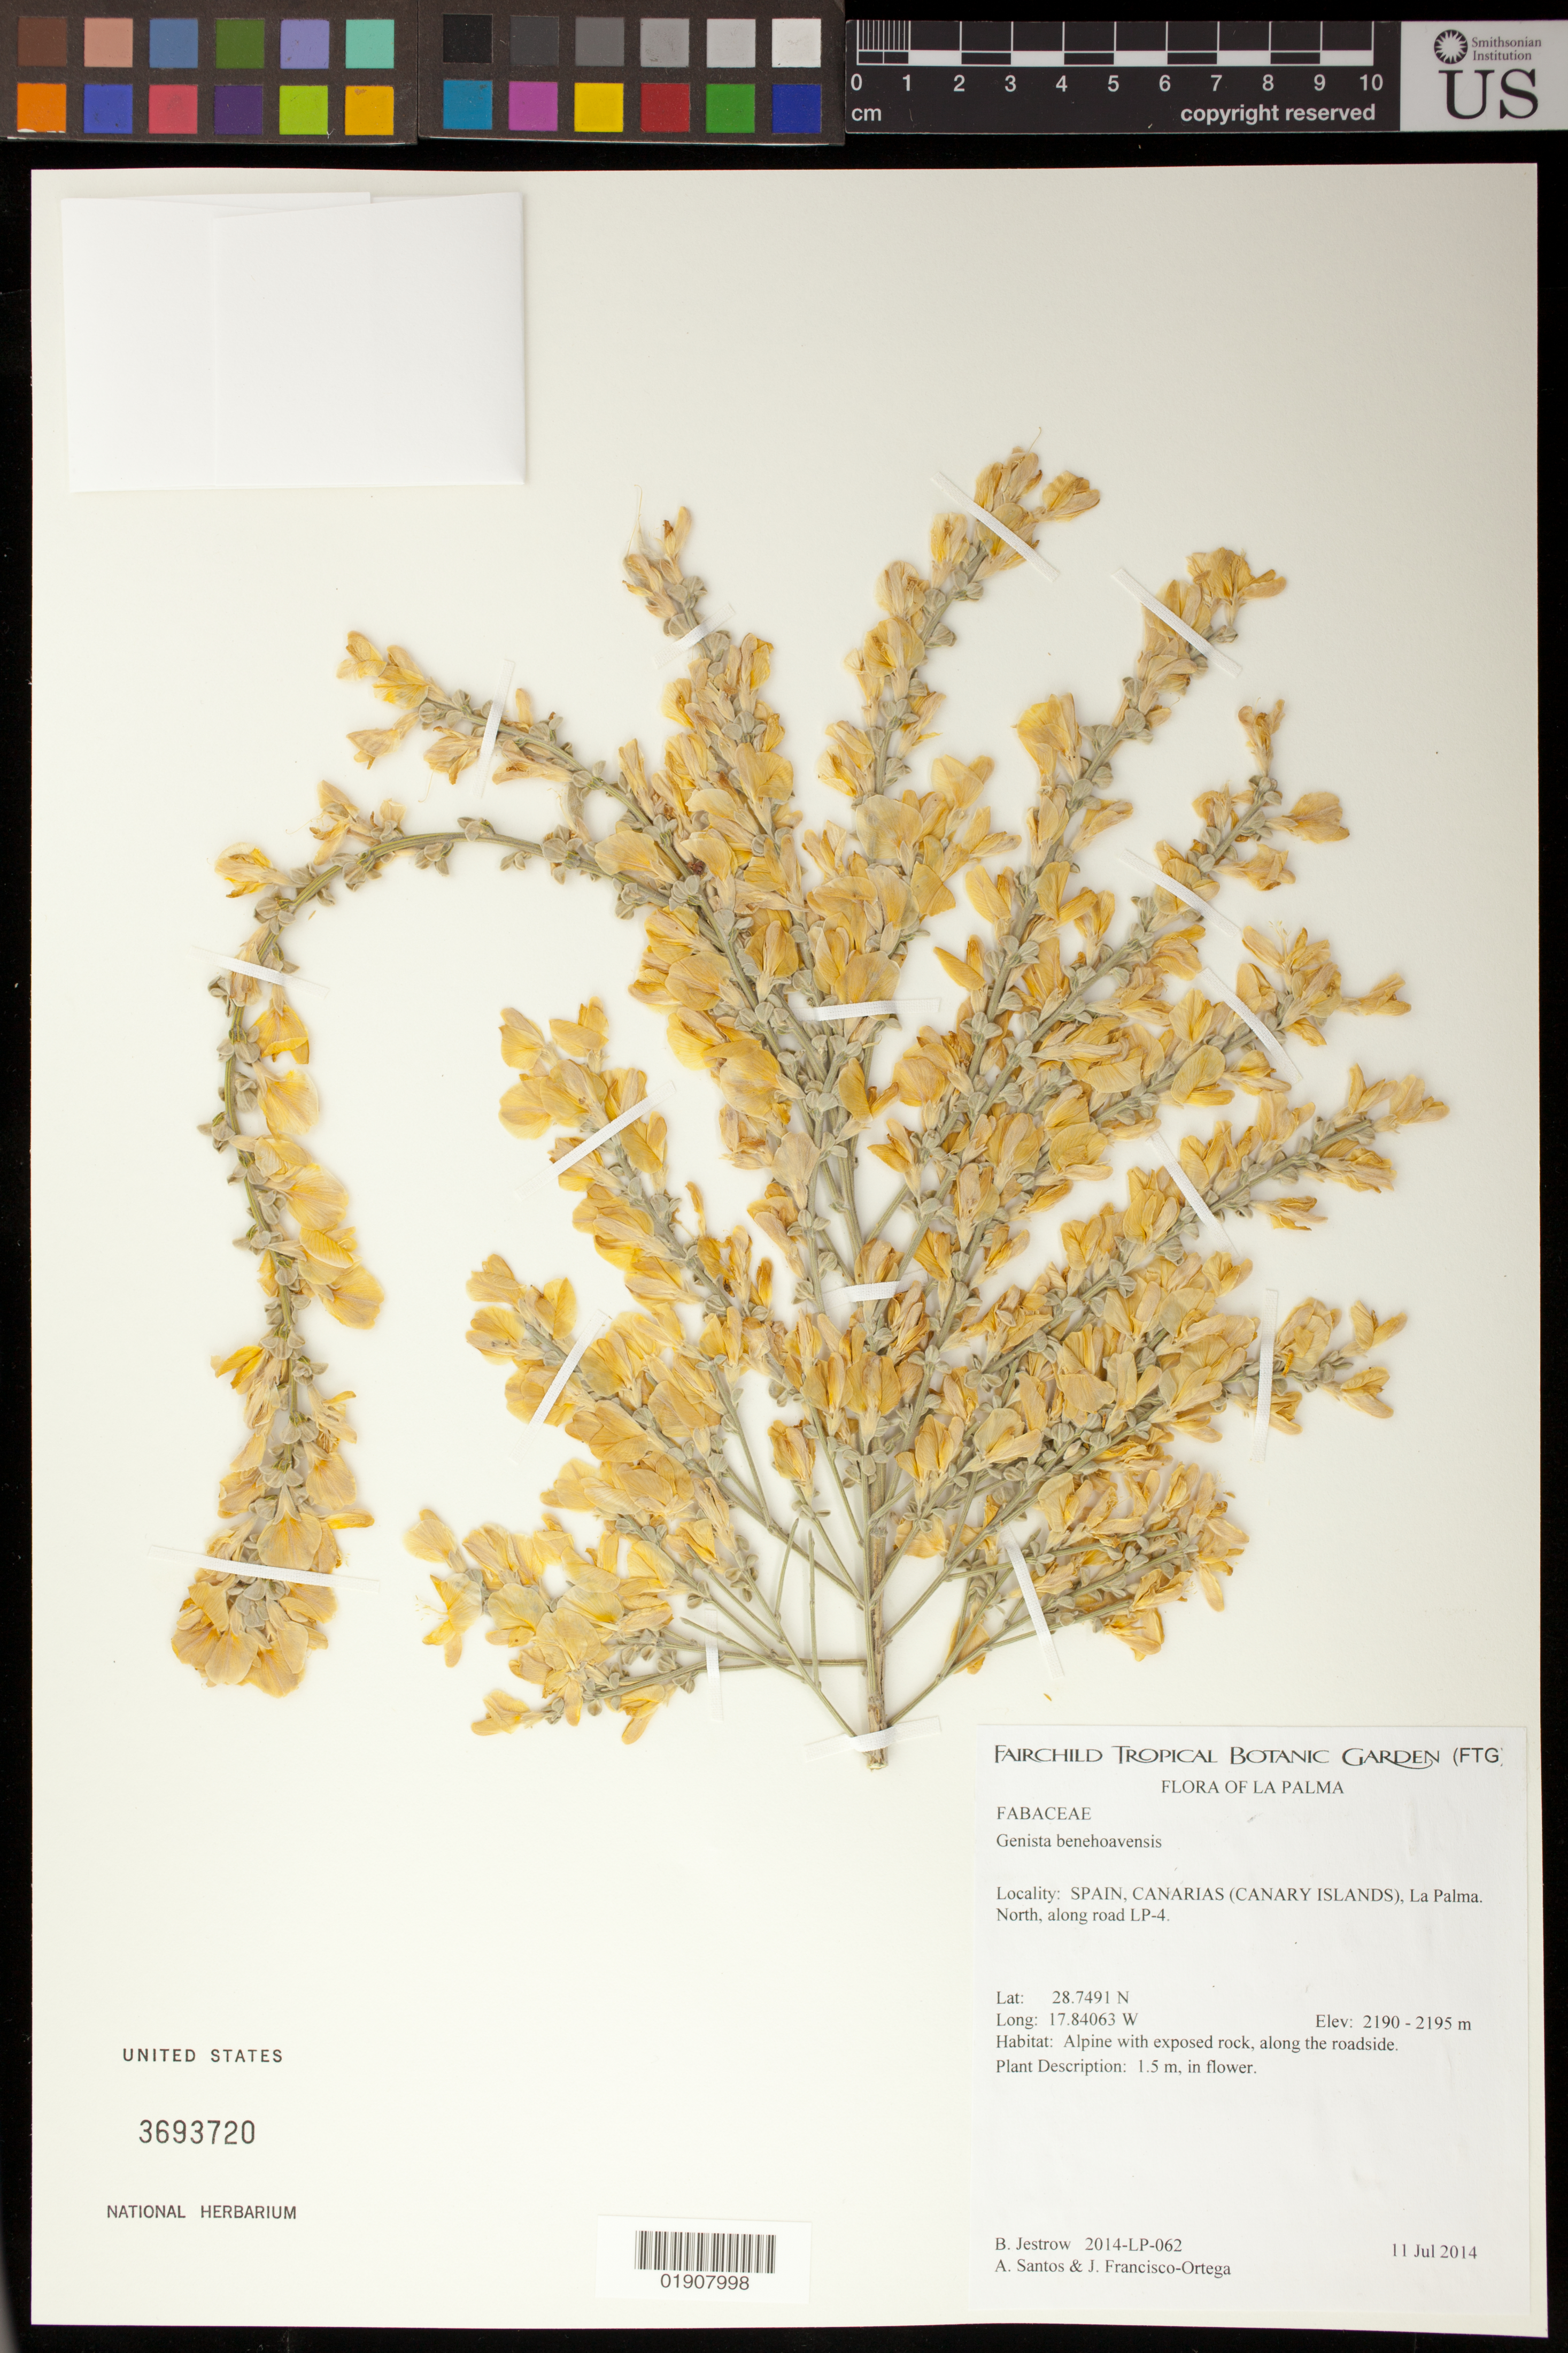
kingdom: Plantae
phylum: Tracheophyta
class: Magnoliopsida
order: Fabales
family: Fabaceae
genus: Genista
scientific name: Genista benehoavensis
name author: del Arco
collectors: B. Jestrow, A. Santos & J. Francisco-Ortega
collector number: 2014-LP-062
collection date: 2014-07-11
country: Spain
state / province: Canarias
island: La Palma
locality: Canary Islands, La Palma. North, along road LP-4.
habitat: Alpine with exposed rock, along the roadside.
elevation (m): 2190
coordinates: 28.7491 N, 17.84063 W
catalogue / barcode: US 3693720